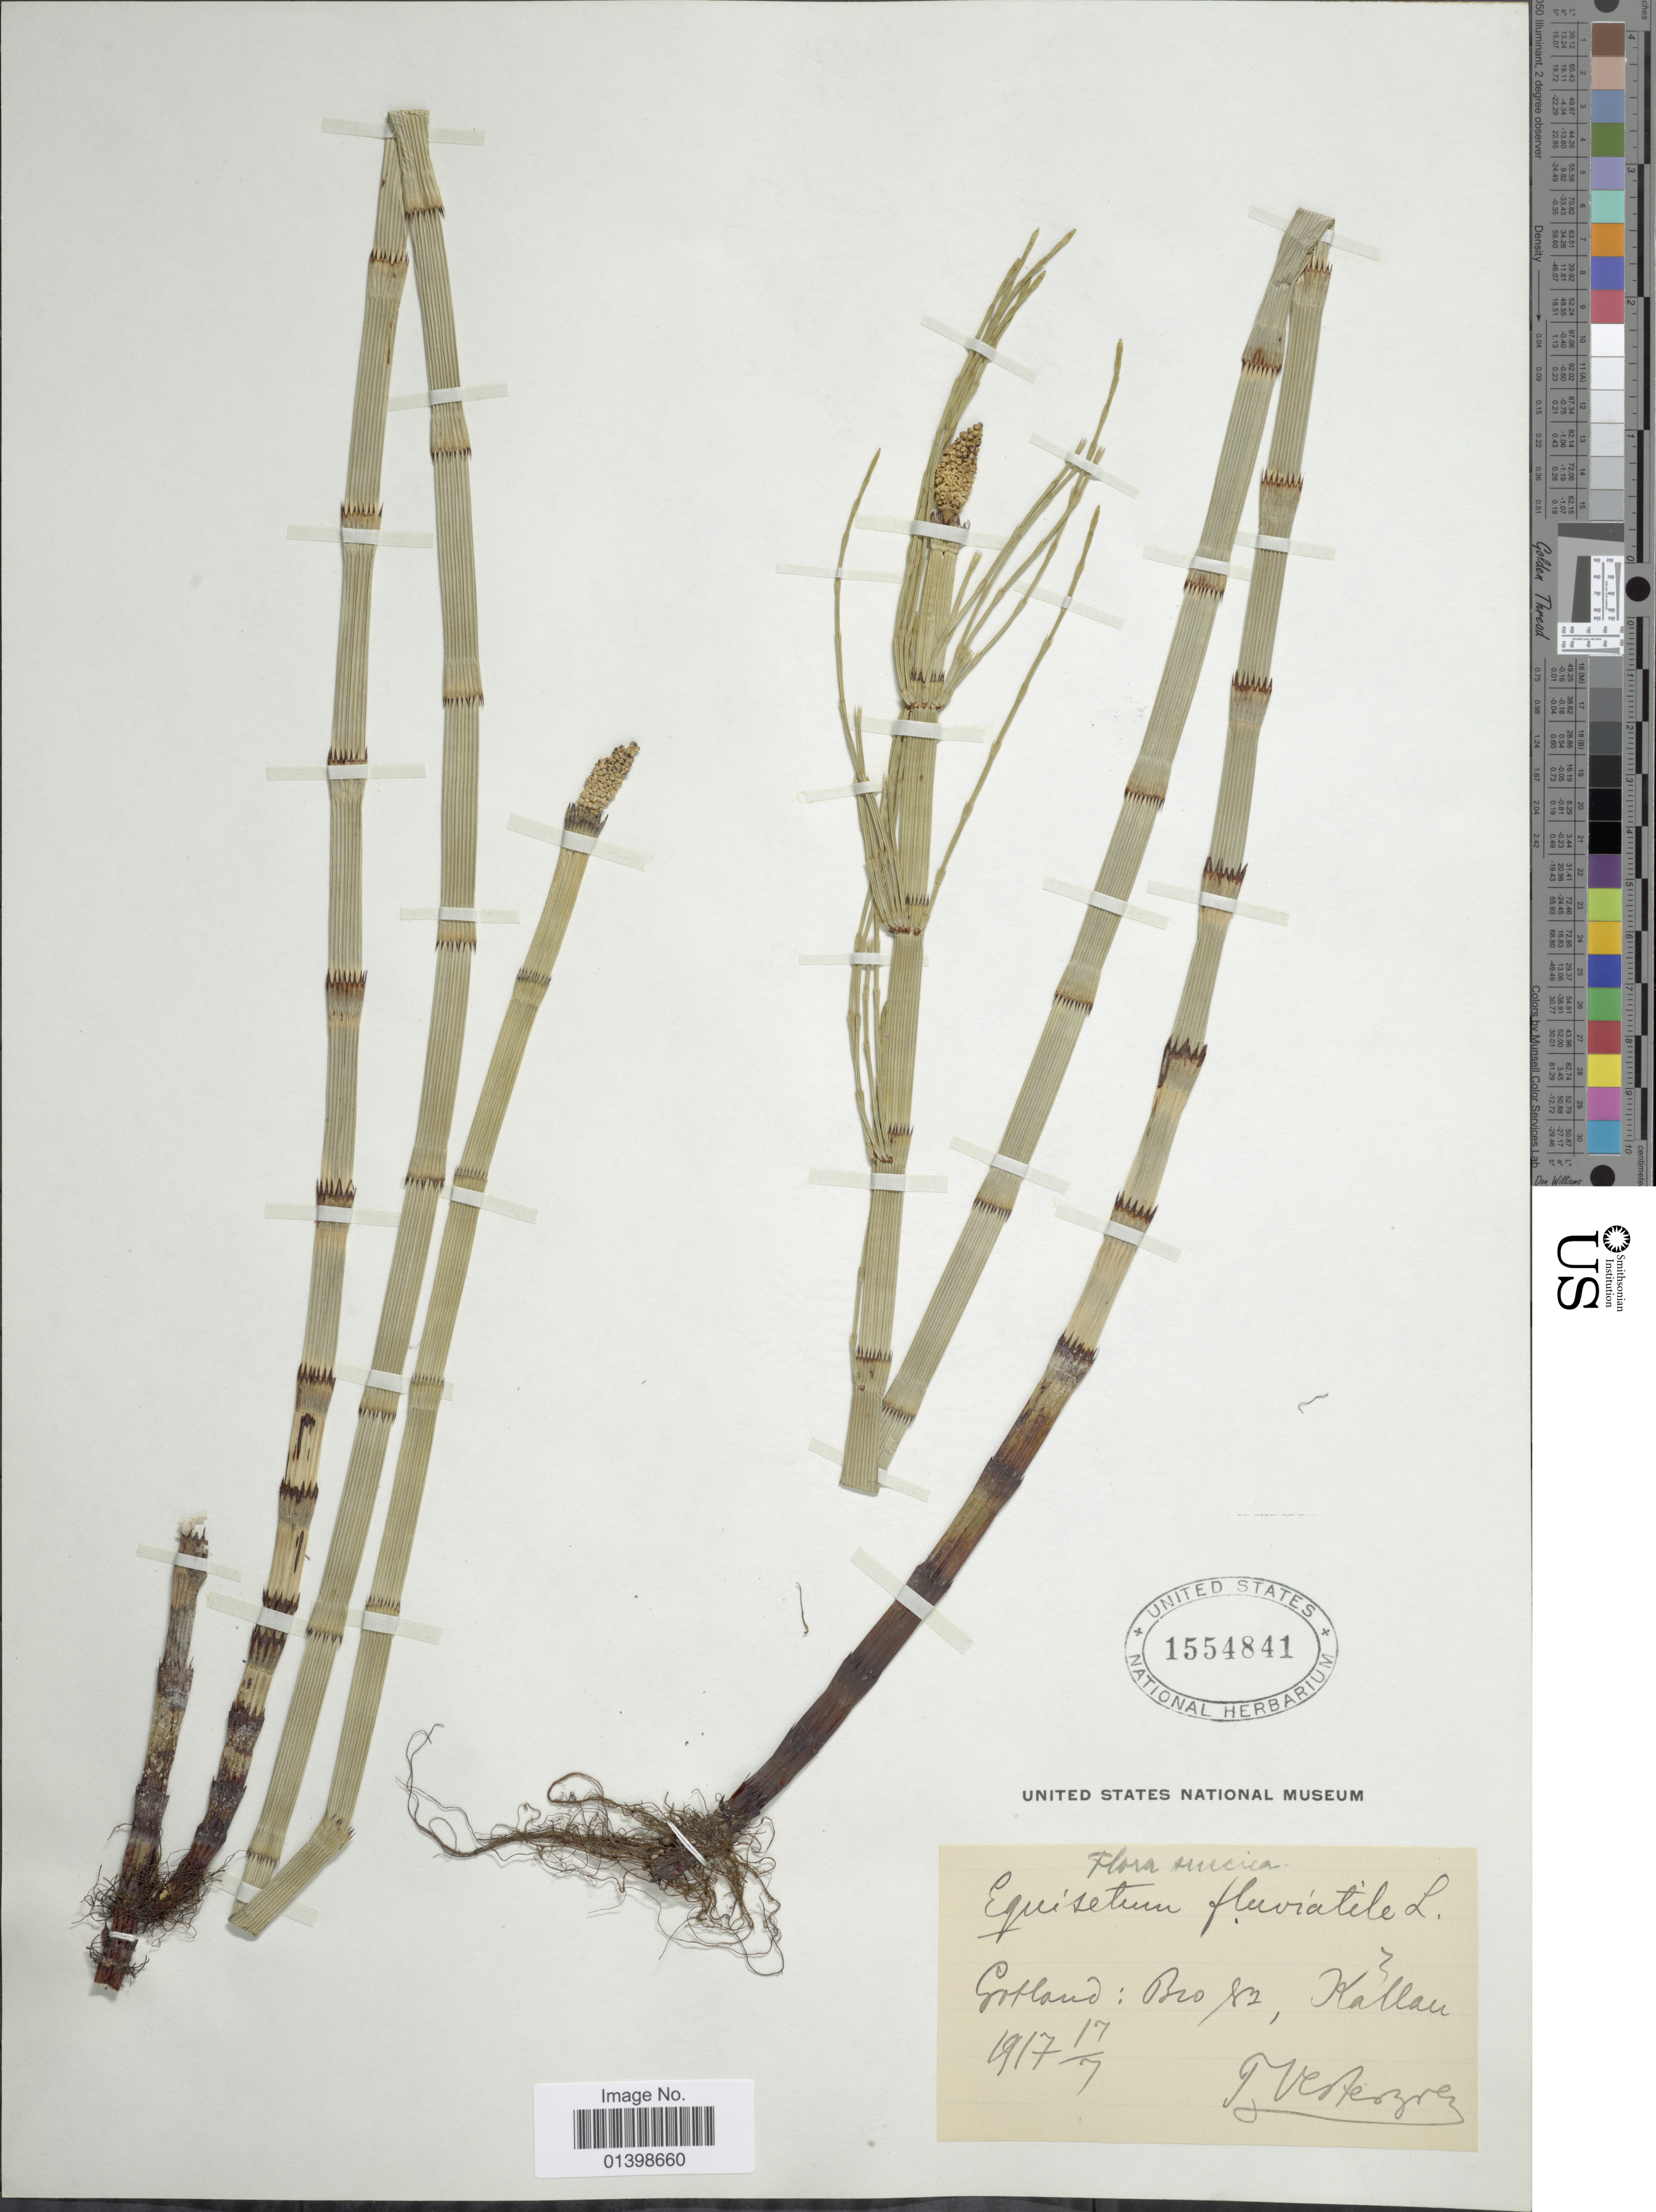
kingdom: Plantae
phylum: Tracheophyta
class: Polypodiopsida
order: Equisetales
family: Equisetaceae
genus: Equisetum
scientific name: Equisetum fluviatile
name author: L.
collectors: T. Vestergren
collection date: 1917-07-17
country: Sweden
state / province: Gotland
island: Gotland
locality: Bro sn, Källan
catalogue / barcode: US 1554841